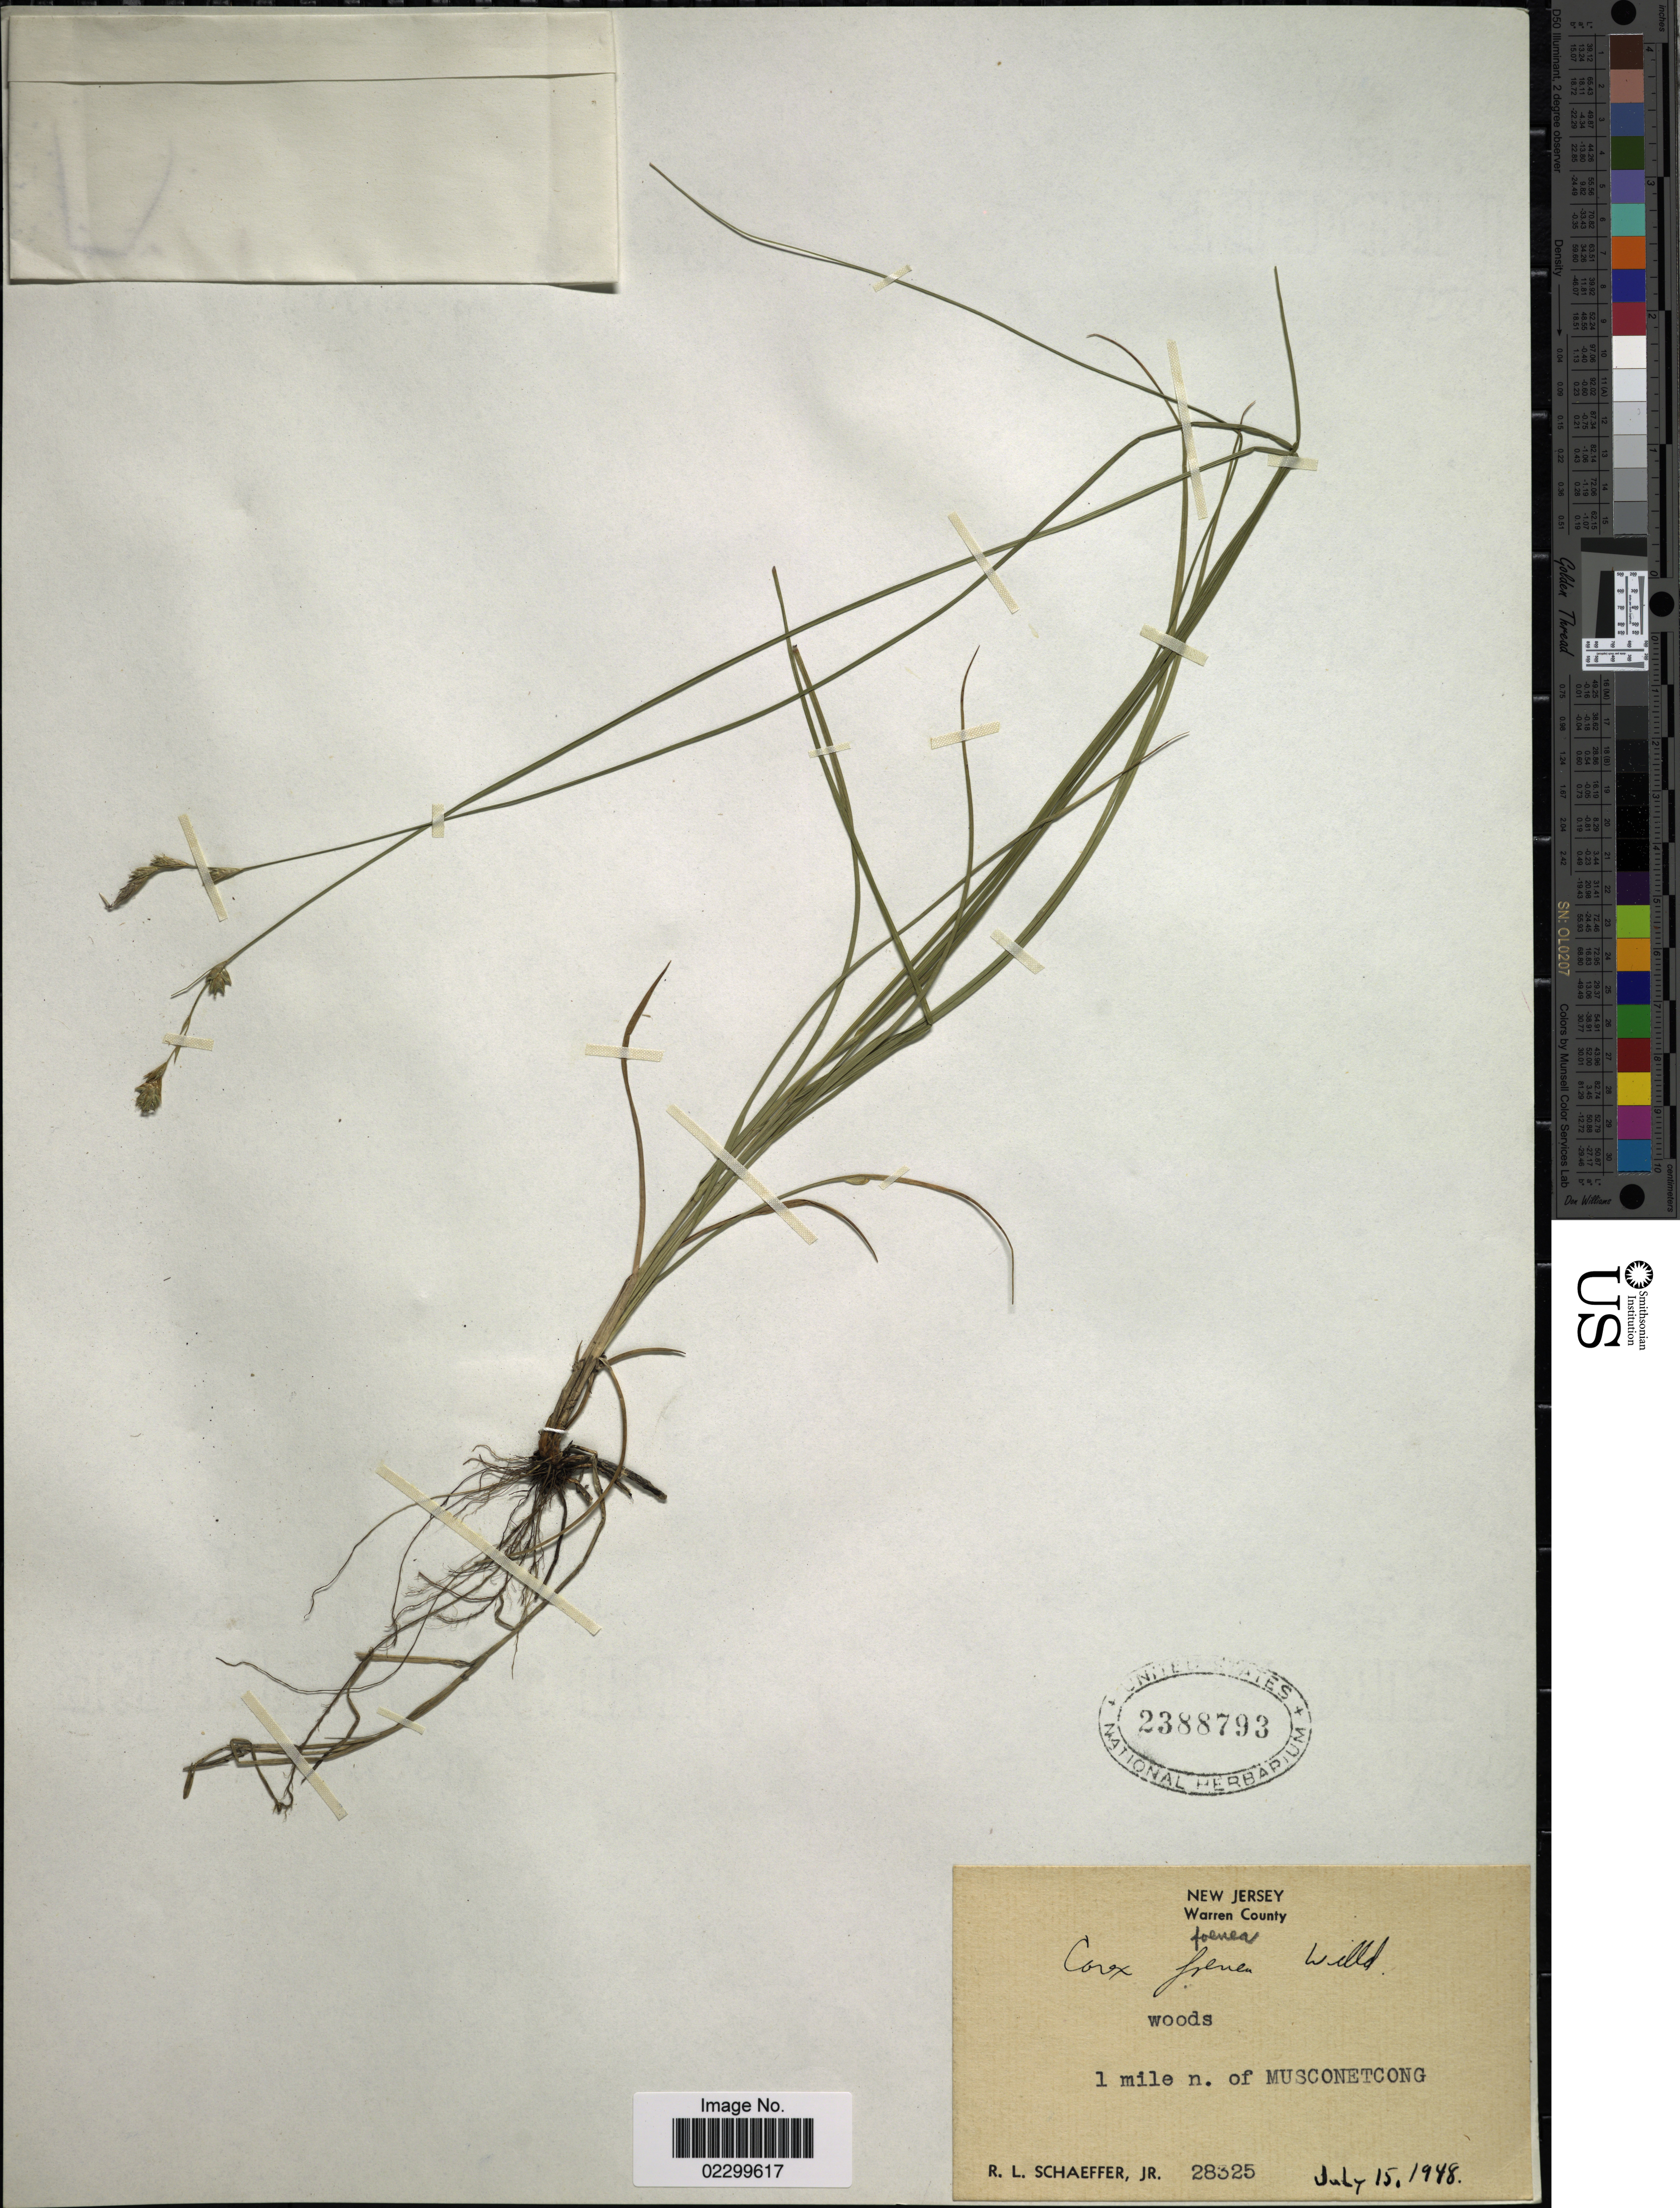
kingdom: Plantae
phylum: Tracheophyta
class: Liliopsida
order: Poales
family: Cyperaceae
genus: Carex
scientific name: Carex argyrantha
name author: Tuck. ex Boott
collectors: R. L. Schaeffer Jr.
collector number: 28325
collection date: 1948-07-15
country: United States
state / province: New Jersey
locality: Warren County, woods, 1 mile n. of Musconetcong.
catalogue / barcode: US 2388793